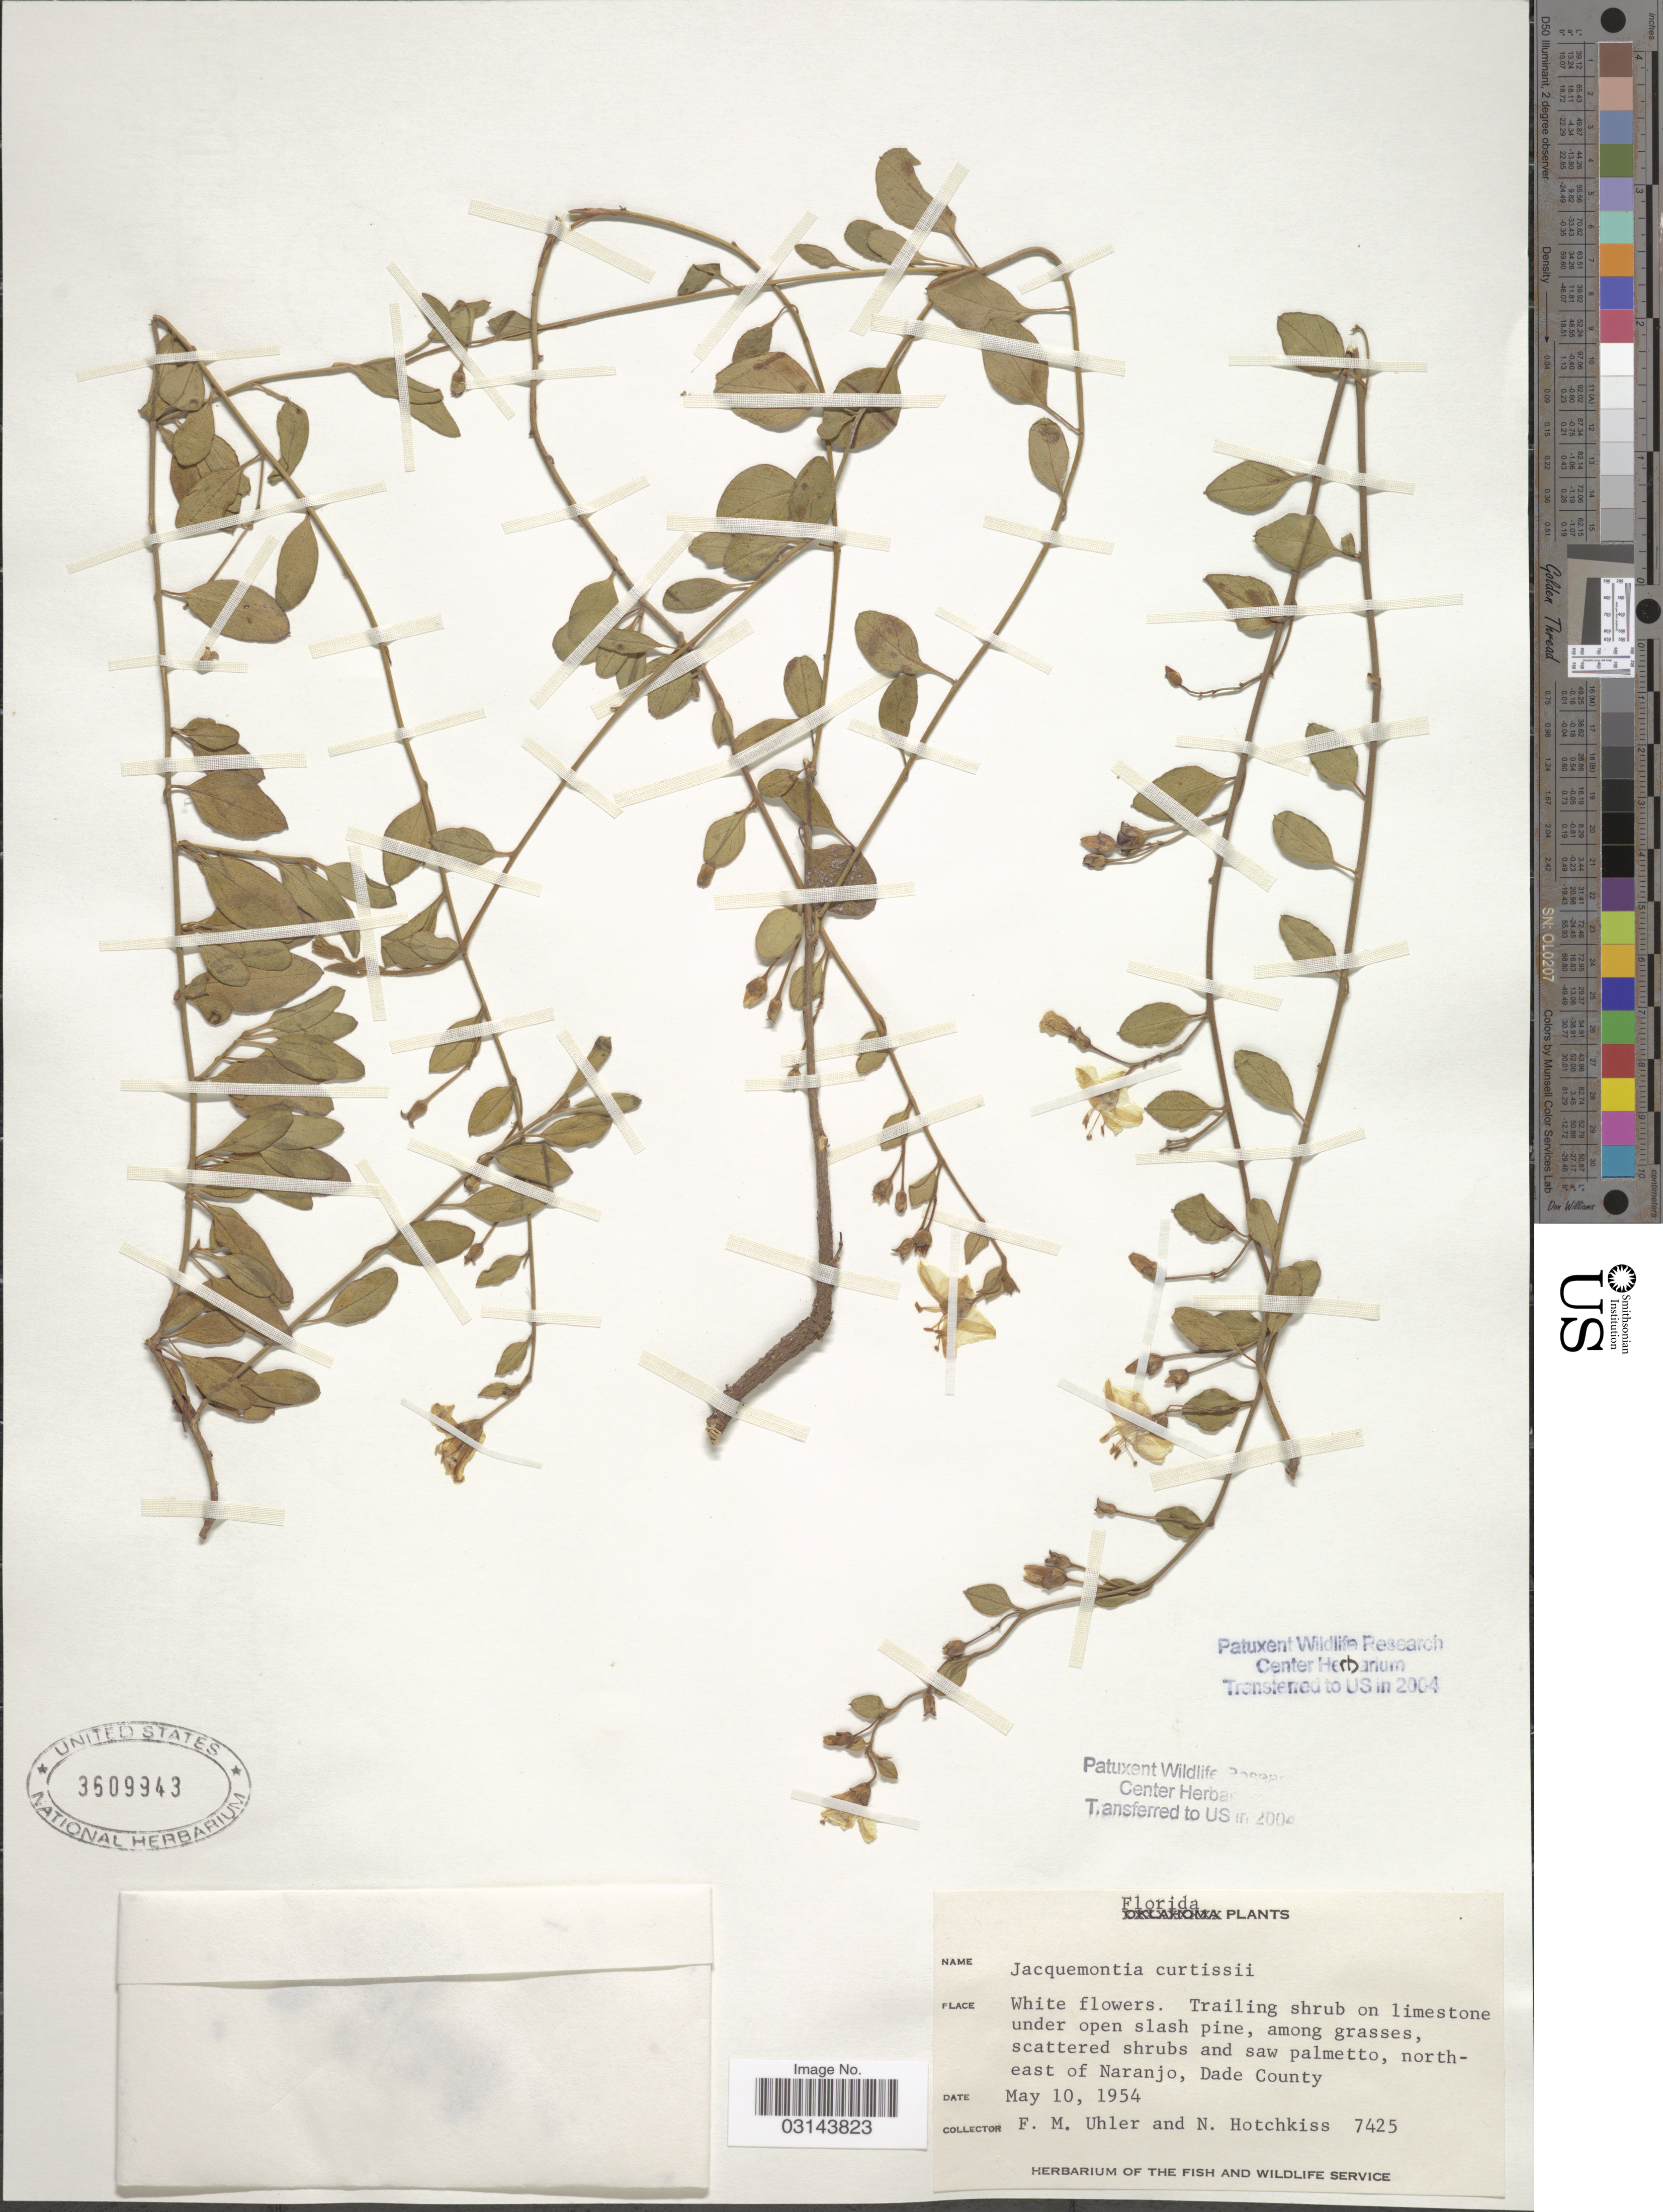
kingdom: Plantae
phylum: Tracheophyta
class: Magnoliopsida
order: Solanales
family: Convolvulaceae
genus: Jacquemontia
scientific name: Jacquemontia curtissii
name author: Peter ex Hallier f.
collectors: F. M. Uhler & N. Hotchkiss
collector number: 7425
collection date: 1954-05-10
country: United States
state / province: Florida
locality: North-east of Naranjo, Dade County.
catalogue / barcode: US 3609943